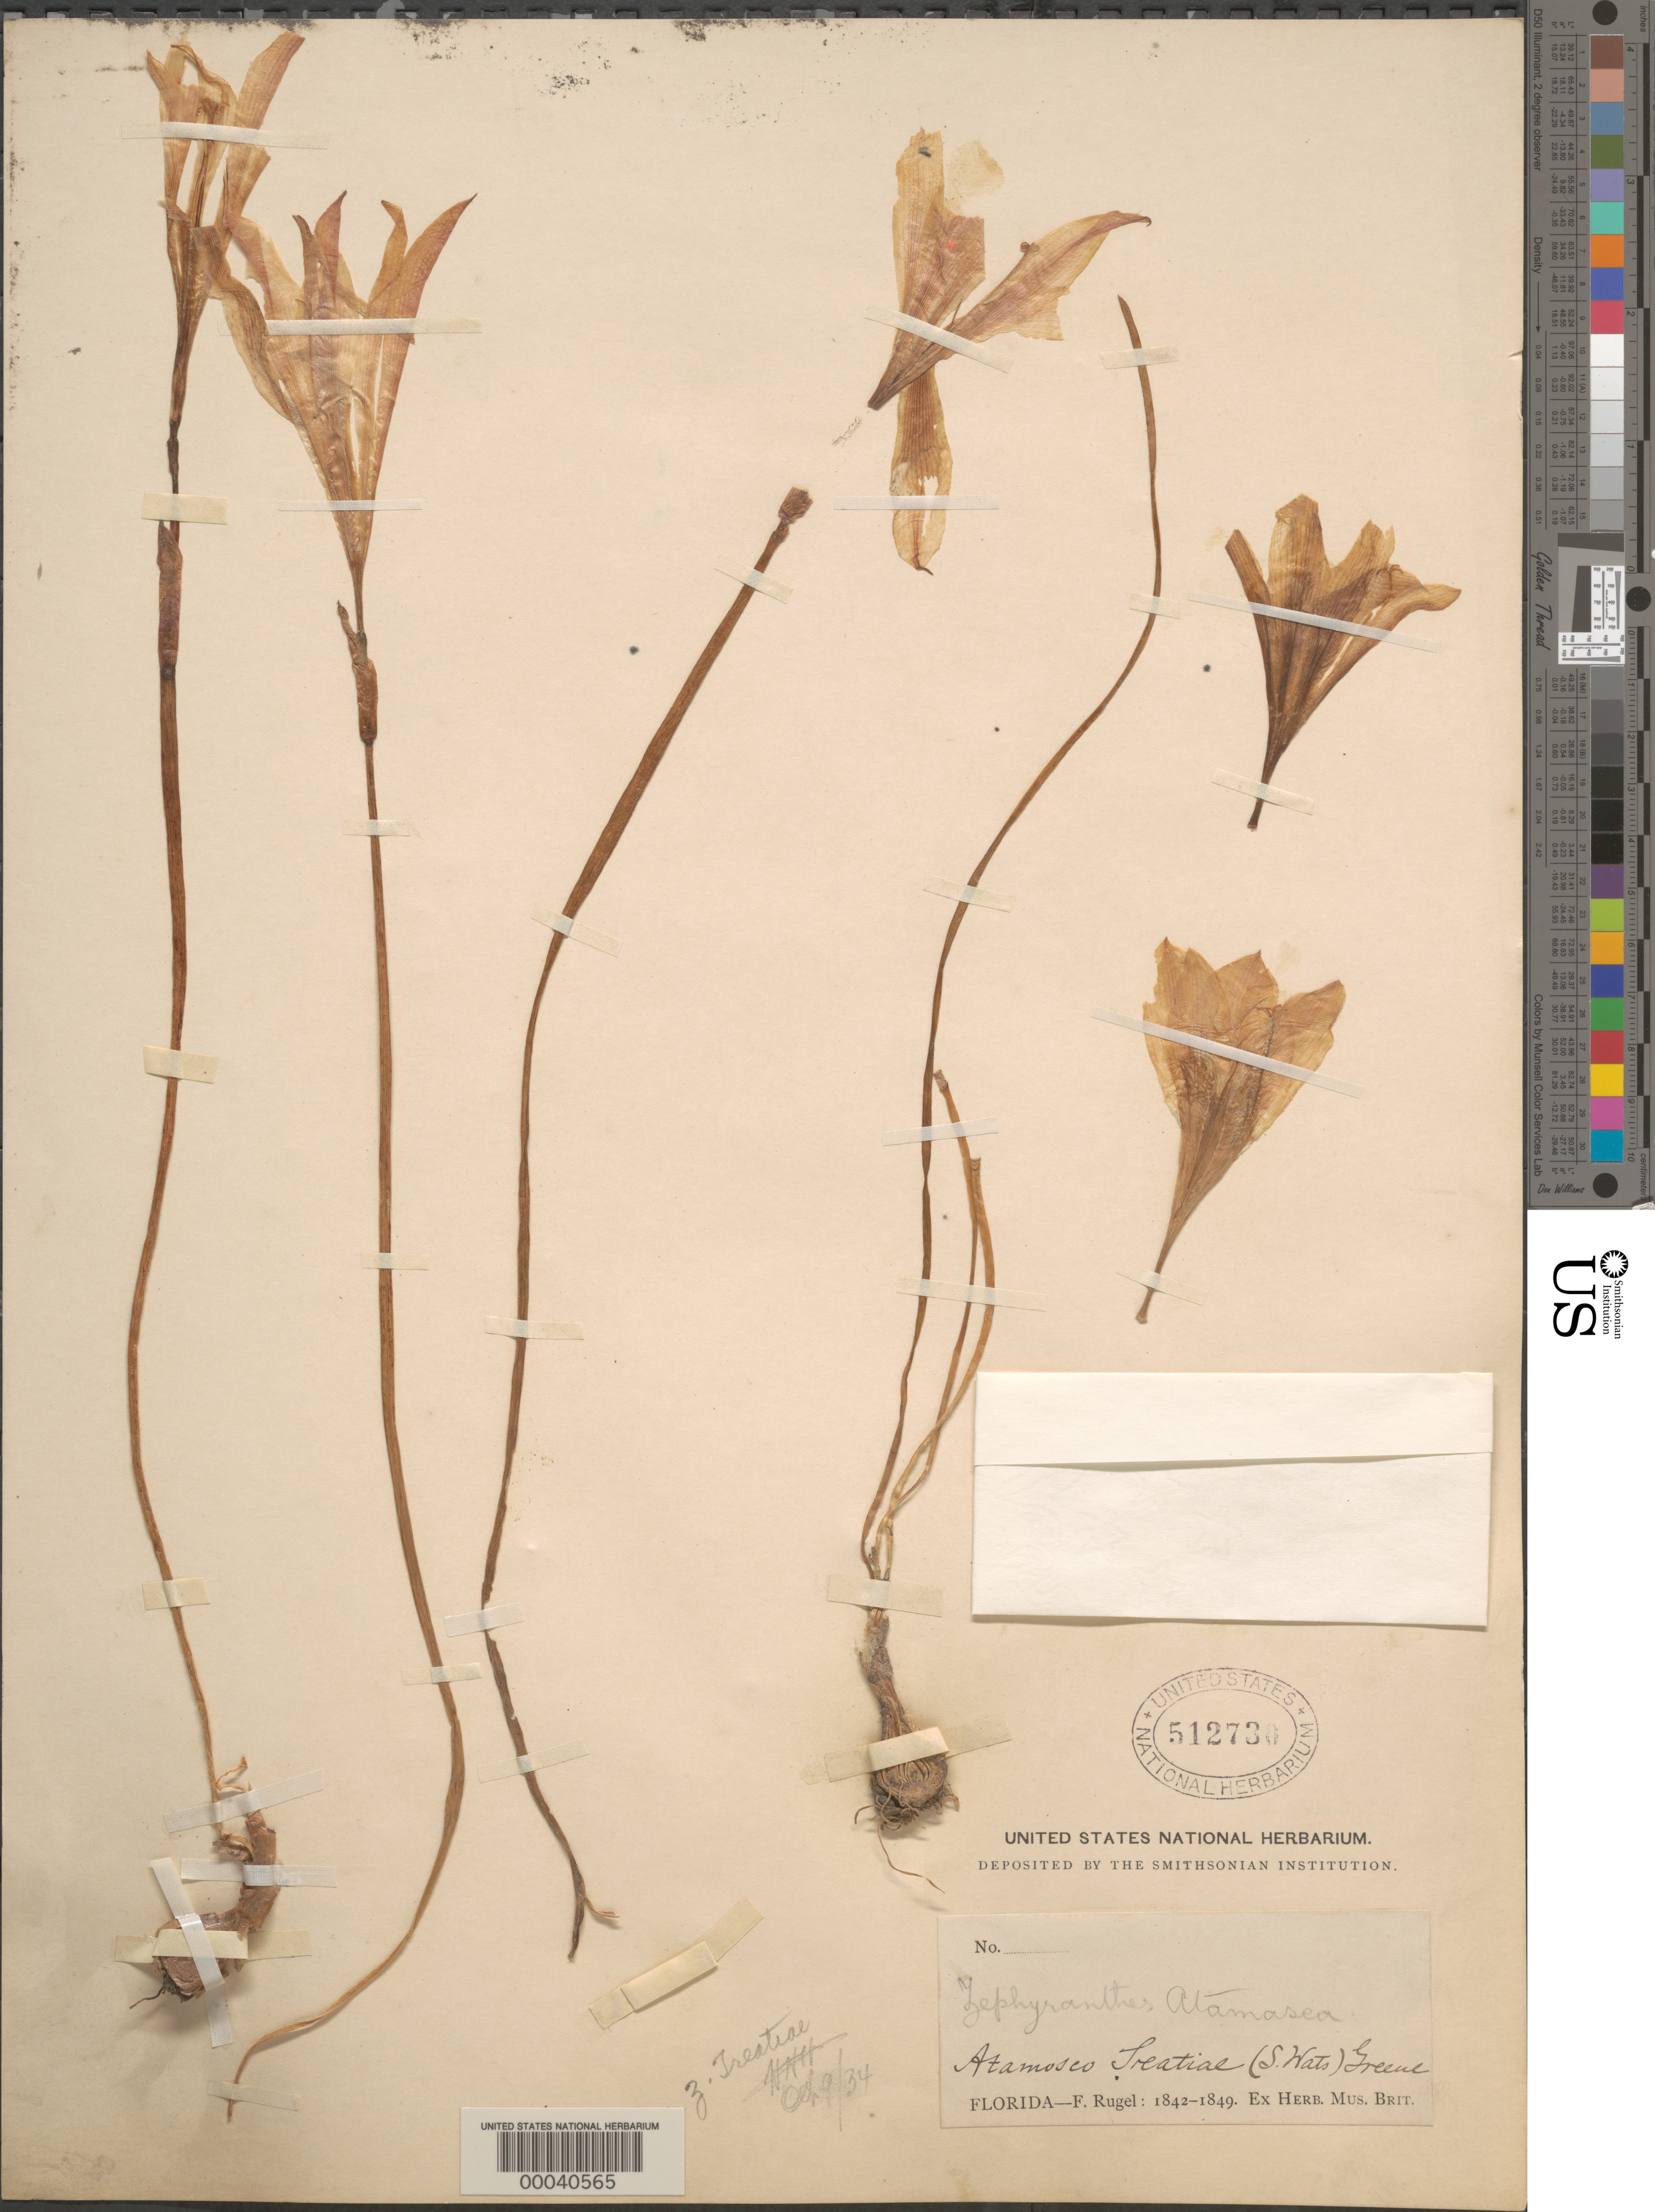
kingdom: Plantae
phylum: Tracheophyta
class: Liliopsida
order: Asparagales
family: Amaryllidaceae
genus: Zephyranthes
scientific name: Zephyranthes treatiae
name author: S. Watson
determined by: Strong, Mark T.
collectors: F. Rugel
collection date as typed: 1842 to -- --- 1849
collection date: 1842/1849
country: United States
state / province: Florida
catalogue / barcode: US 512730